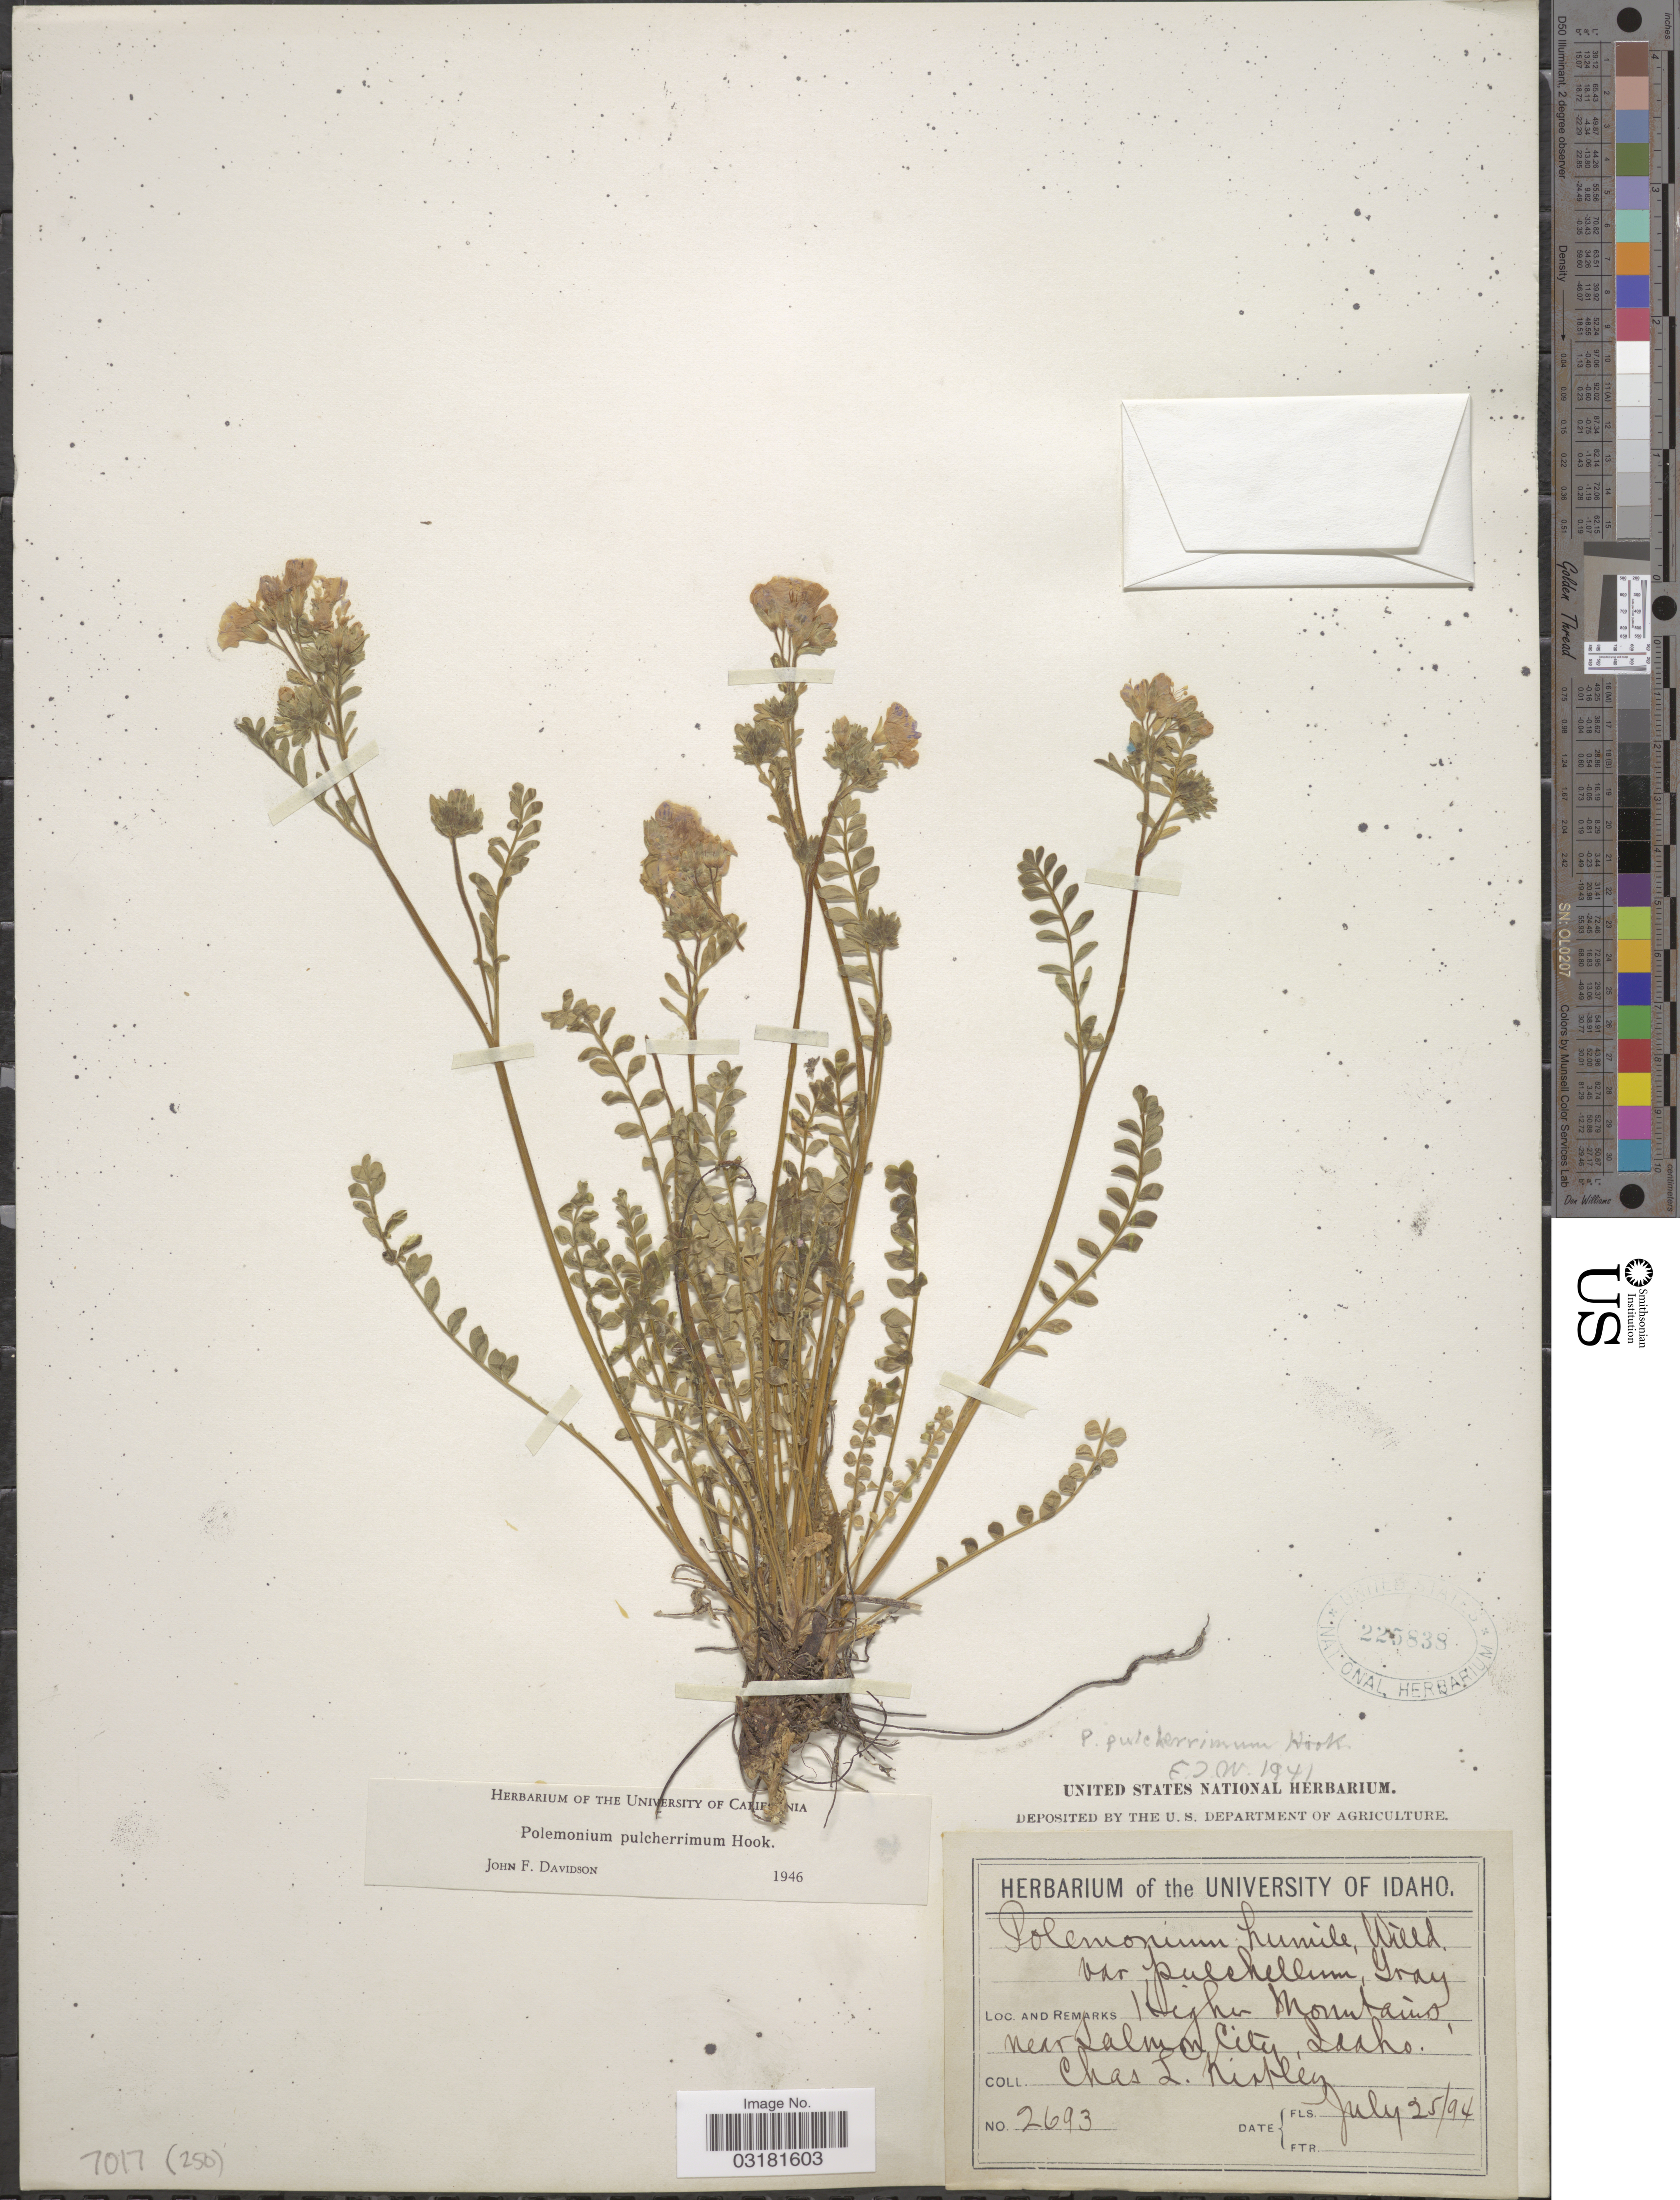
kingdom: Plantae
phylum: Tracheophyta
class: Magnoliopsida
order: Ericales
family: Polemoniaceae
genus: Polemonium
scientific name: Polemonium pulcherrimum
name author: Hook.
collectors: C. Kishley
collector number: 2693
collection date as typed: Transcribed d/m/y: 25/7/94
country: United States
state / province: Idaho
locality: Higher Mountains, near Salmon City.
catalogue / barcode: US 225838